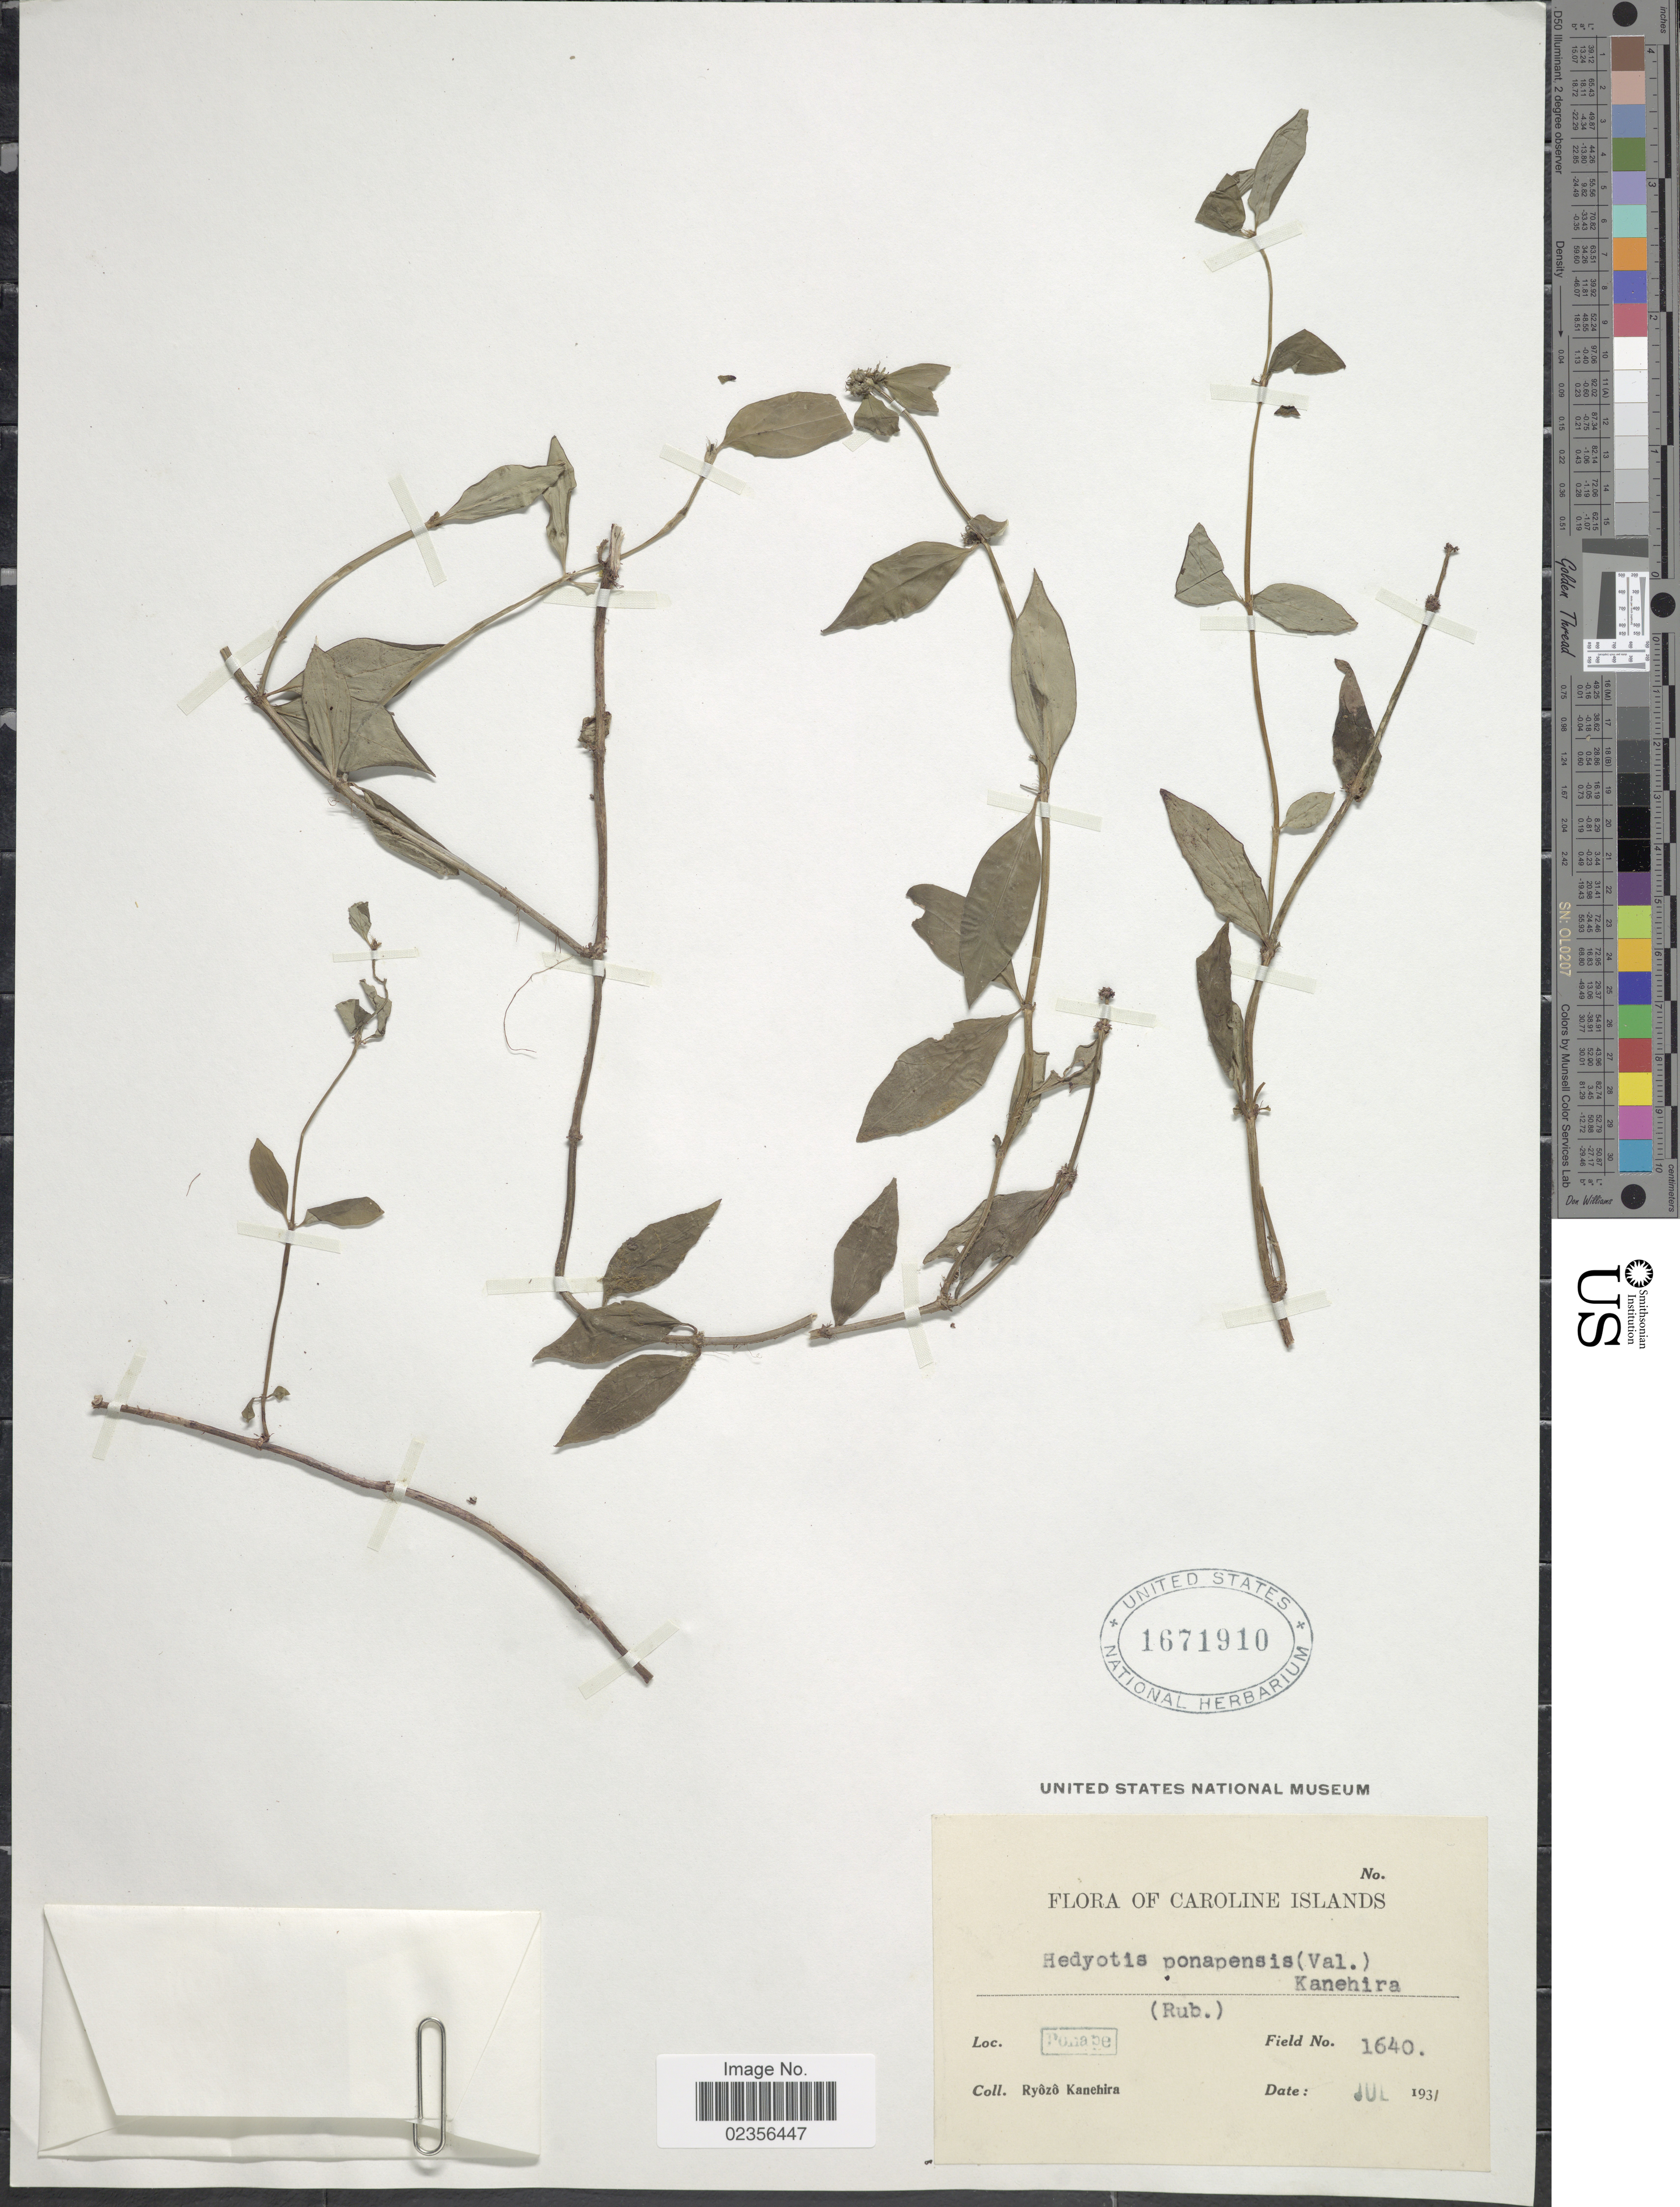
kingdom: Plantae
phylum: Tracheophyta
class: Magnoliopsida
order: Gentianales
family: Rubiaceae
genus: Hedyotis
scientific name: Hedyotis ponapensis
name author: (Valeton) Kaneh.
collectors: R. Kanehira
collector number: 1640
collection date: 1931-07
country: Micronesia, Federated States of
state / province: Pohnpei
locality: Caroline Islands. Ponape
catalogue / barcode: US 1671910